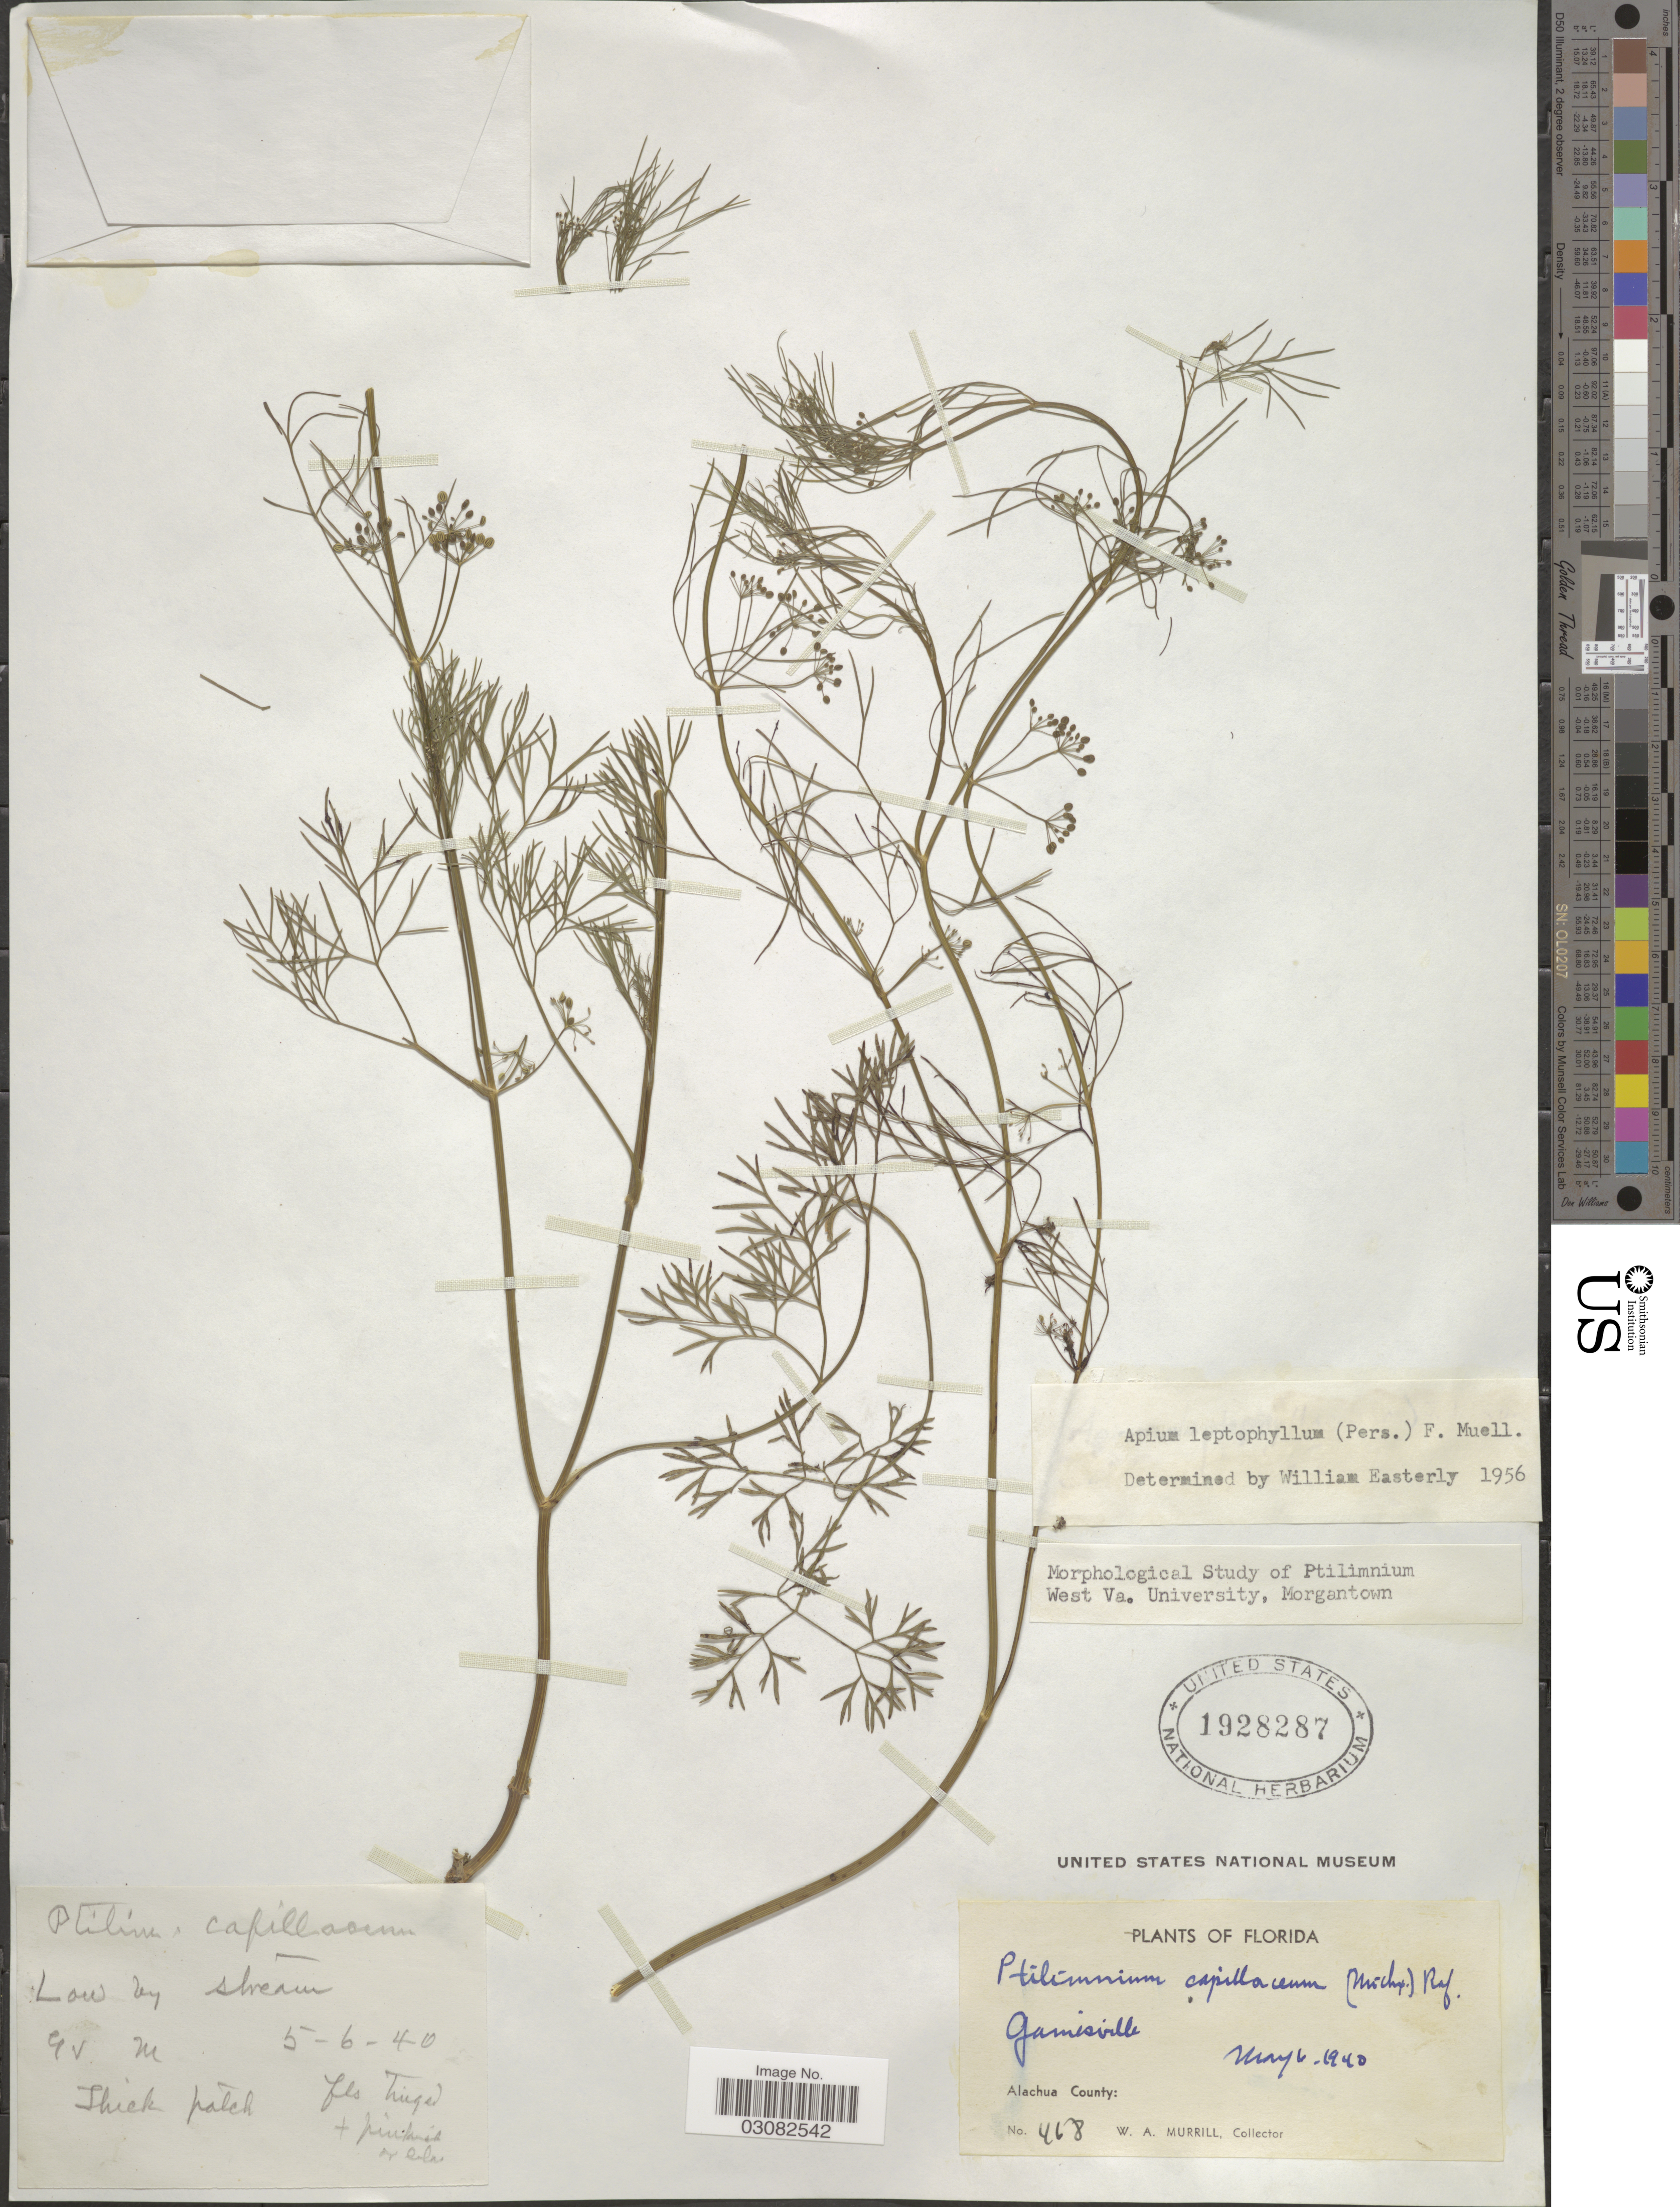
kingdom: Plantae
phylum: Tracheophyta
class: Magnoliopsida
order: Apiales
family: Apiaceae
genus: Apium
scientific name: Apium leptophyllum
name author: (Pers.) F. Muell. ex Benth.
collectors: W. A. Murrill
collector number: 468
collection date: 1940-06-05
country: United States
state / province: Florida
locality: Gainesville. Alachua County.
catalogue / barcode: US 1928287